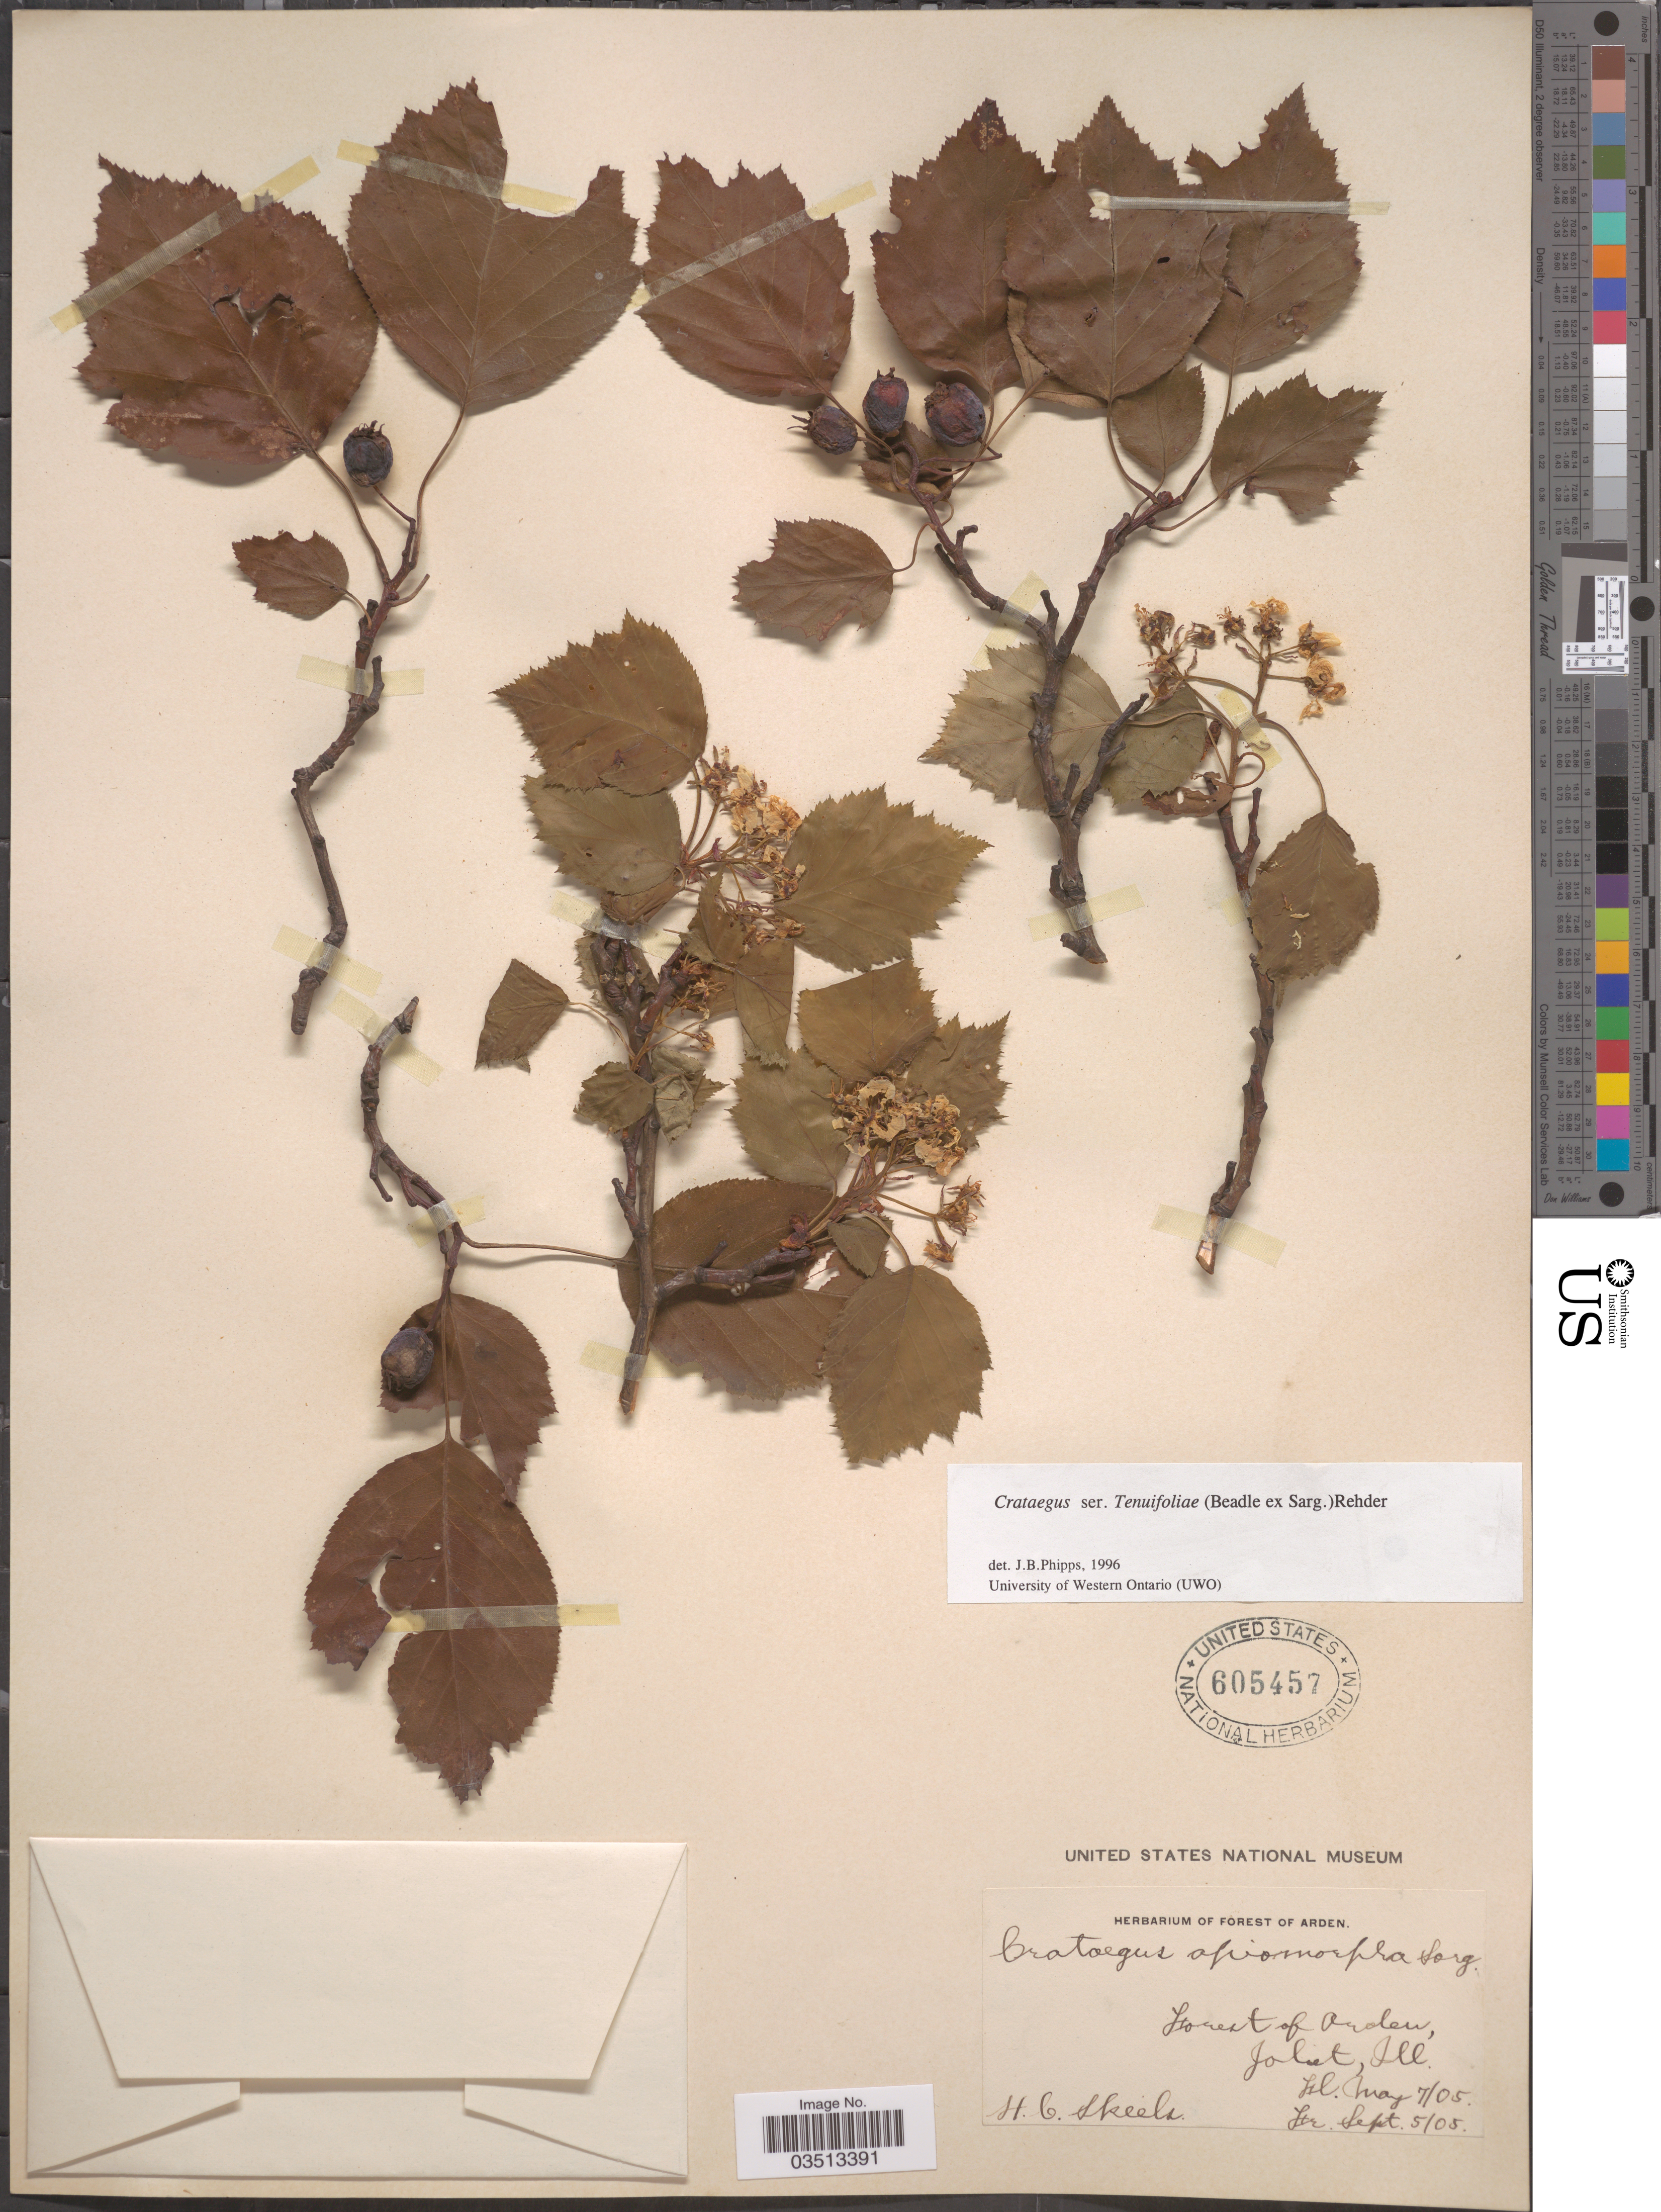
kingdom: Plantae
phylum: Tracheophyta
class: Magnoliopsida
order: Rosales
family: Rosaceae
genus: Crataegus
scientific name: Crataegus apiomorpha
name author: Sarg.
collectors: H. Skeels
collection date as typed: Transcribed d/m/y: 7/5/5 to 5/9/5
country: United States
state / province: Illinois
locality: Forest of Arden, Joliet.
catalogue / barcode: US 605457